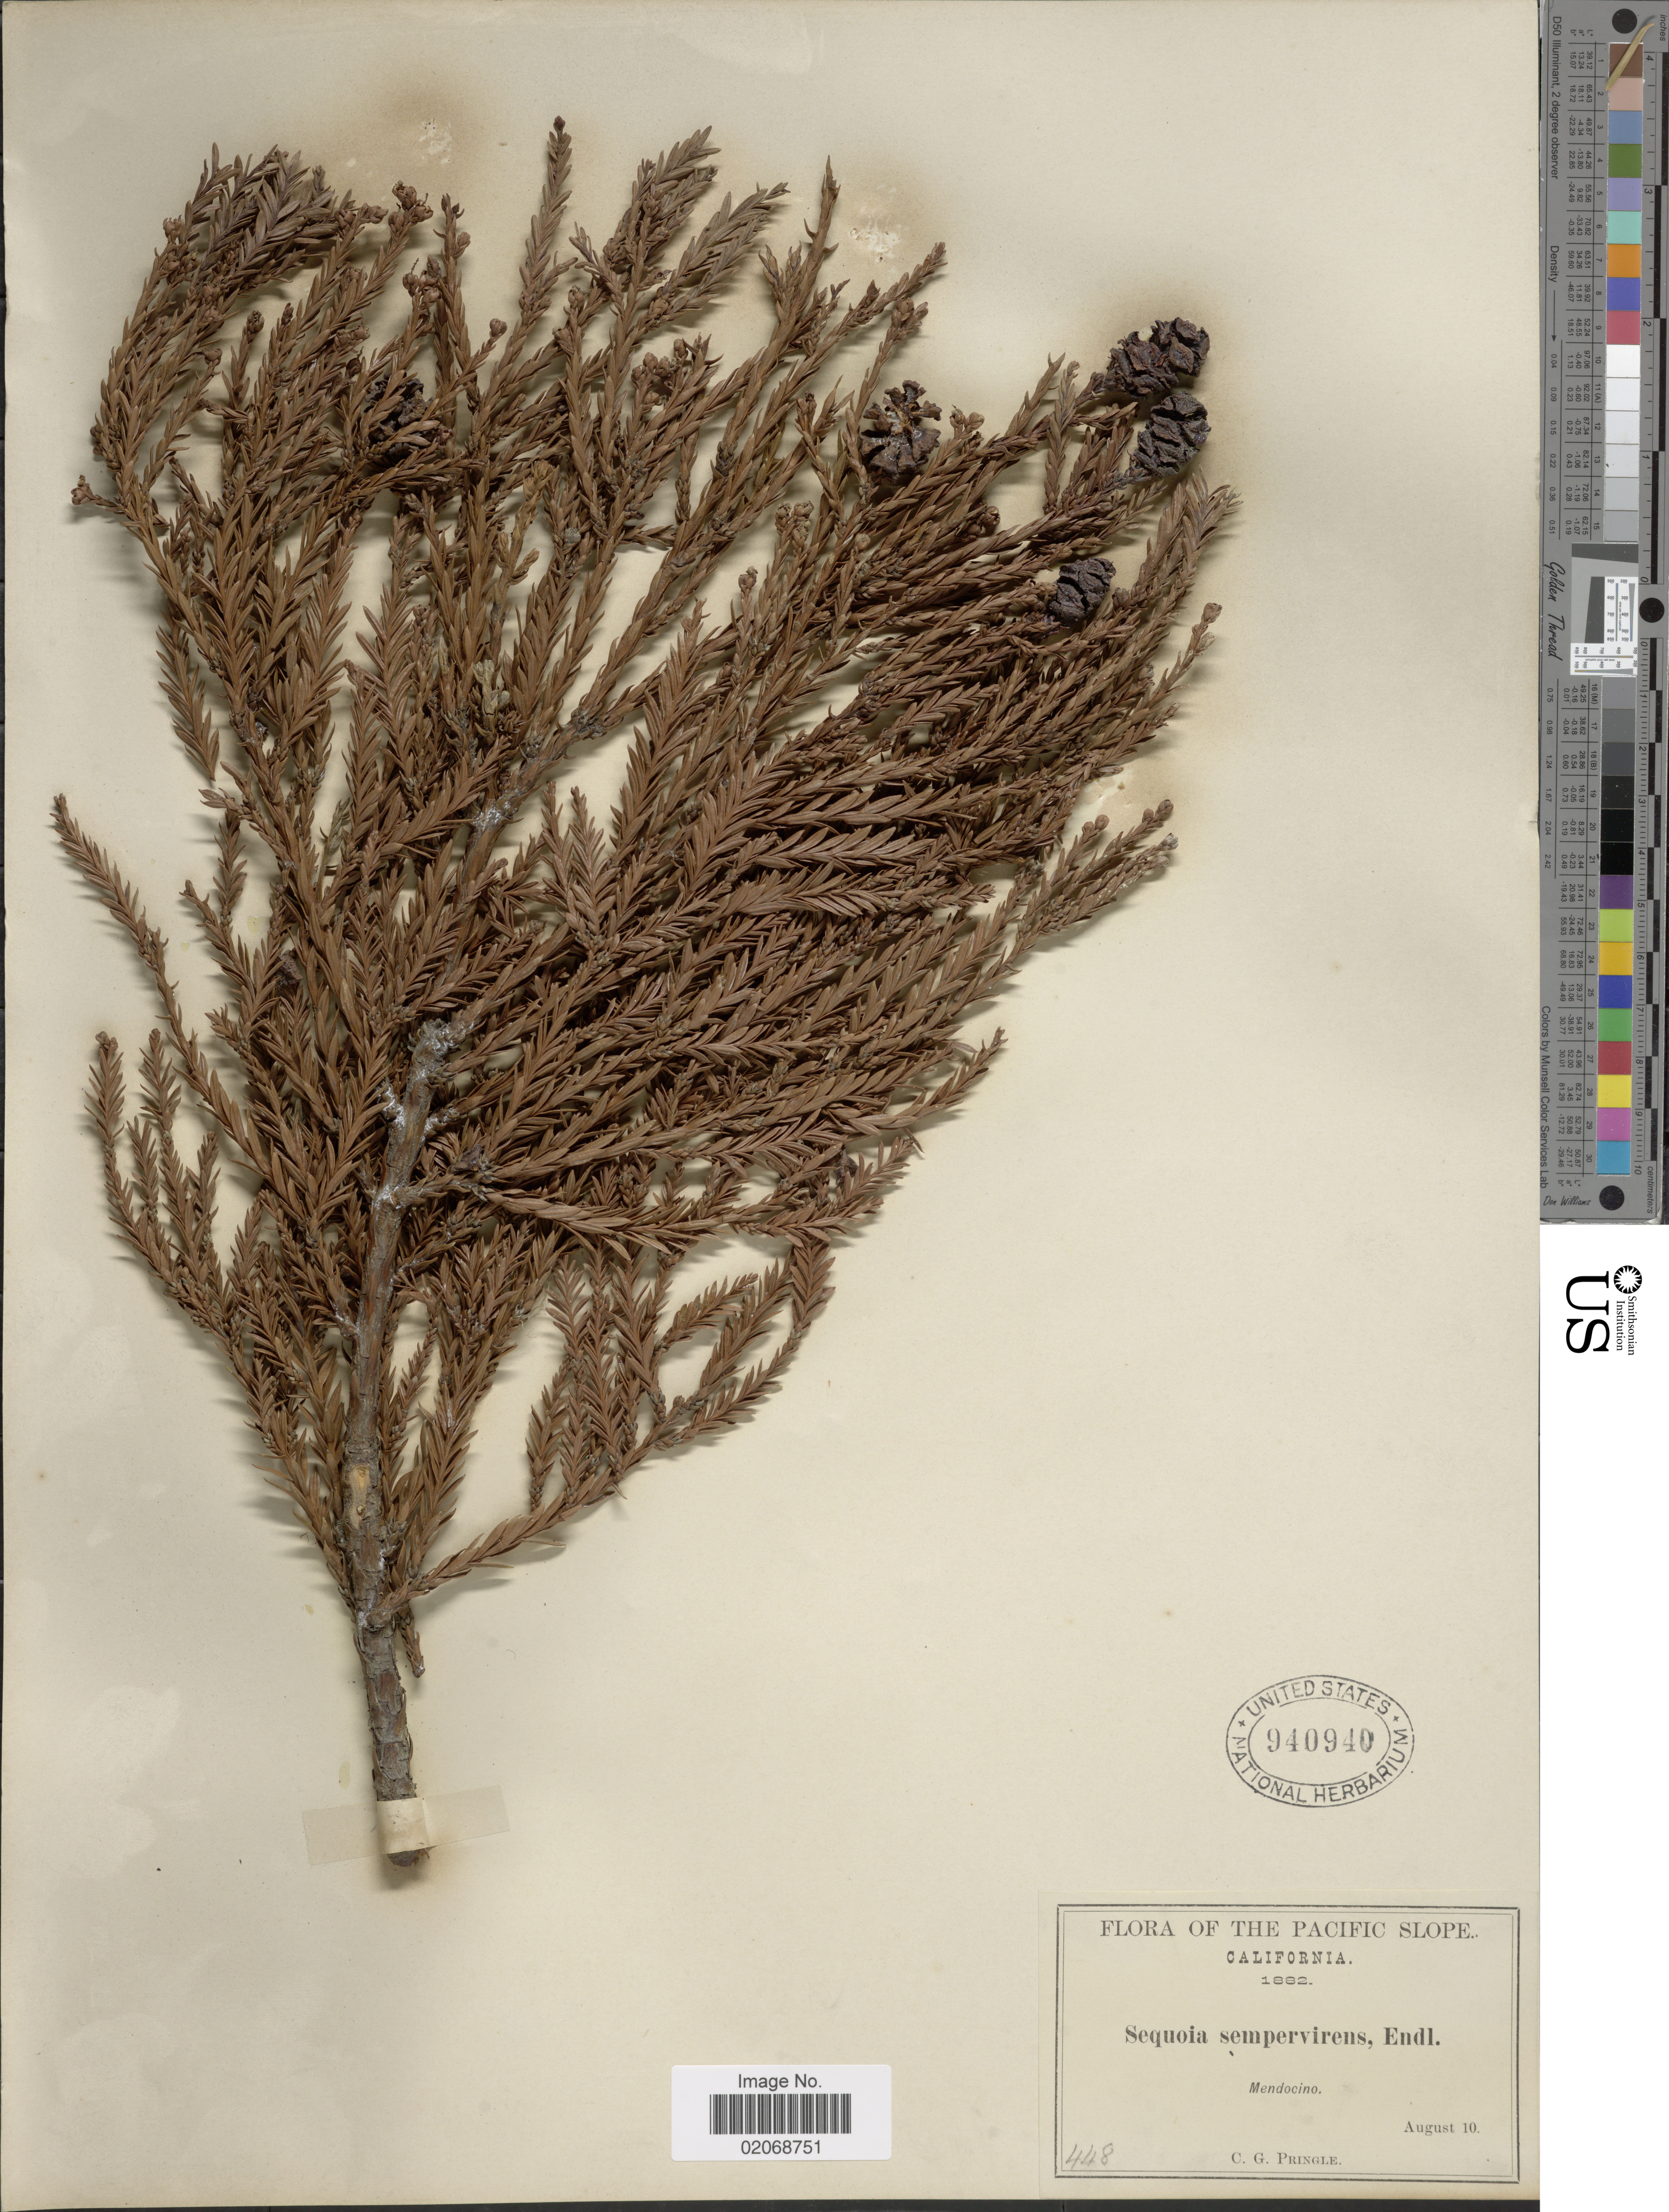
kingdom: Plantae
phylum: Tracheophyta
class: Pinopsida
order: Pinales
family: Cupressaceae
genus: Sequoia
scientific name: Sequoia sempervirens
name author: (D. Don) Endl.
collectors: C. G. Pringle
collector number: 448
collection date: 1882-08-10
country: United States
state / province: California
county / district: Mendocino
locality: Pacific Slope, Mendocino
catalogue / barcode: US 940940